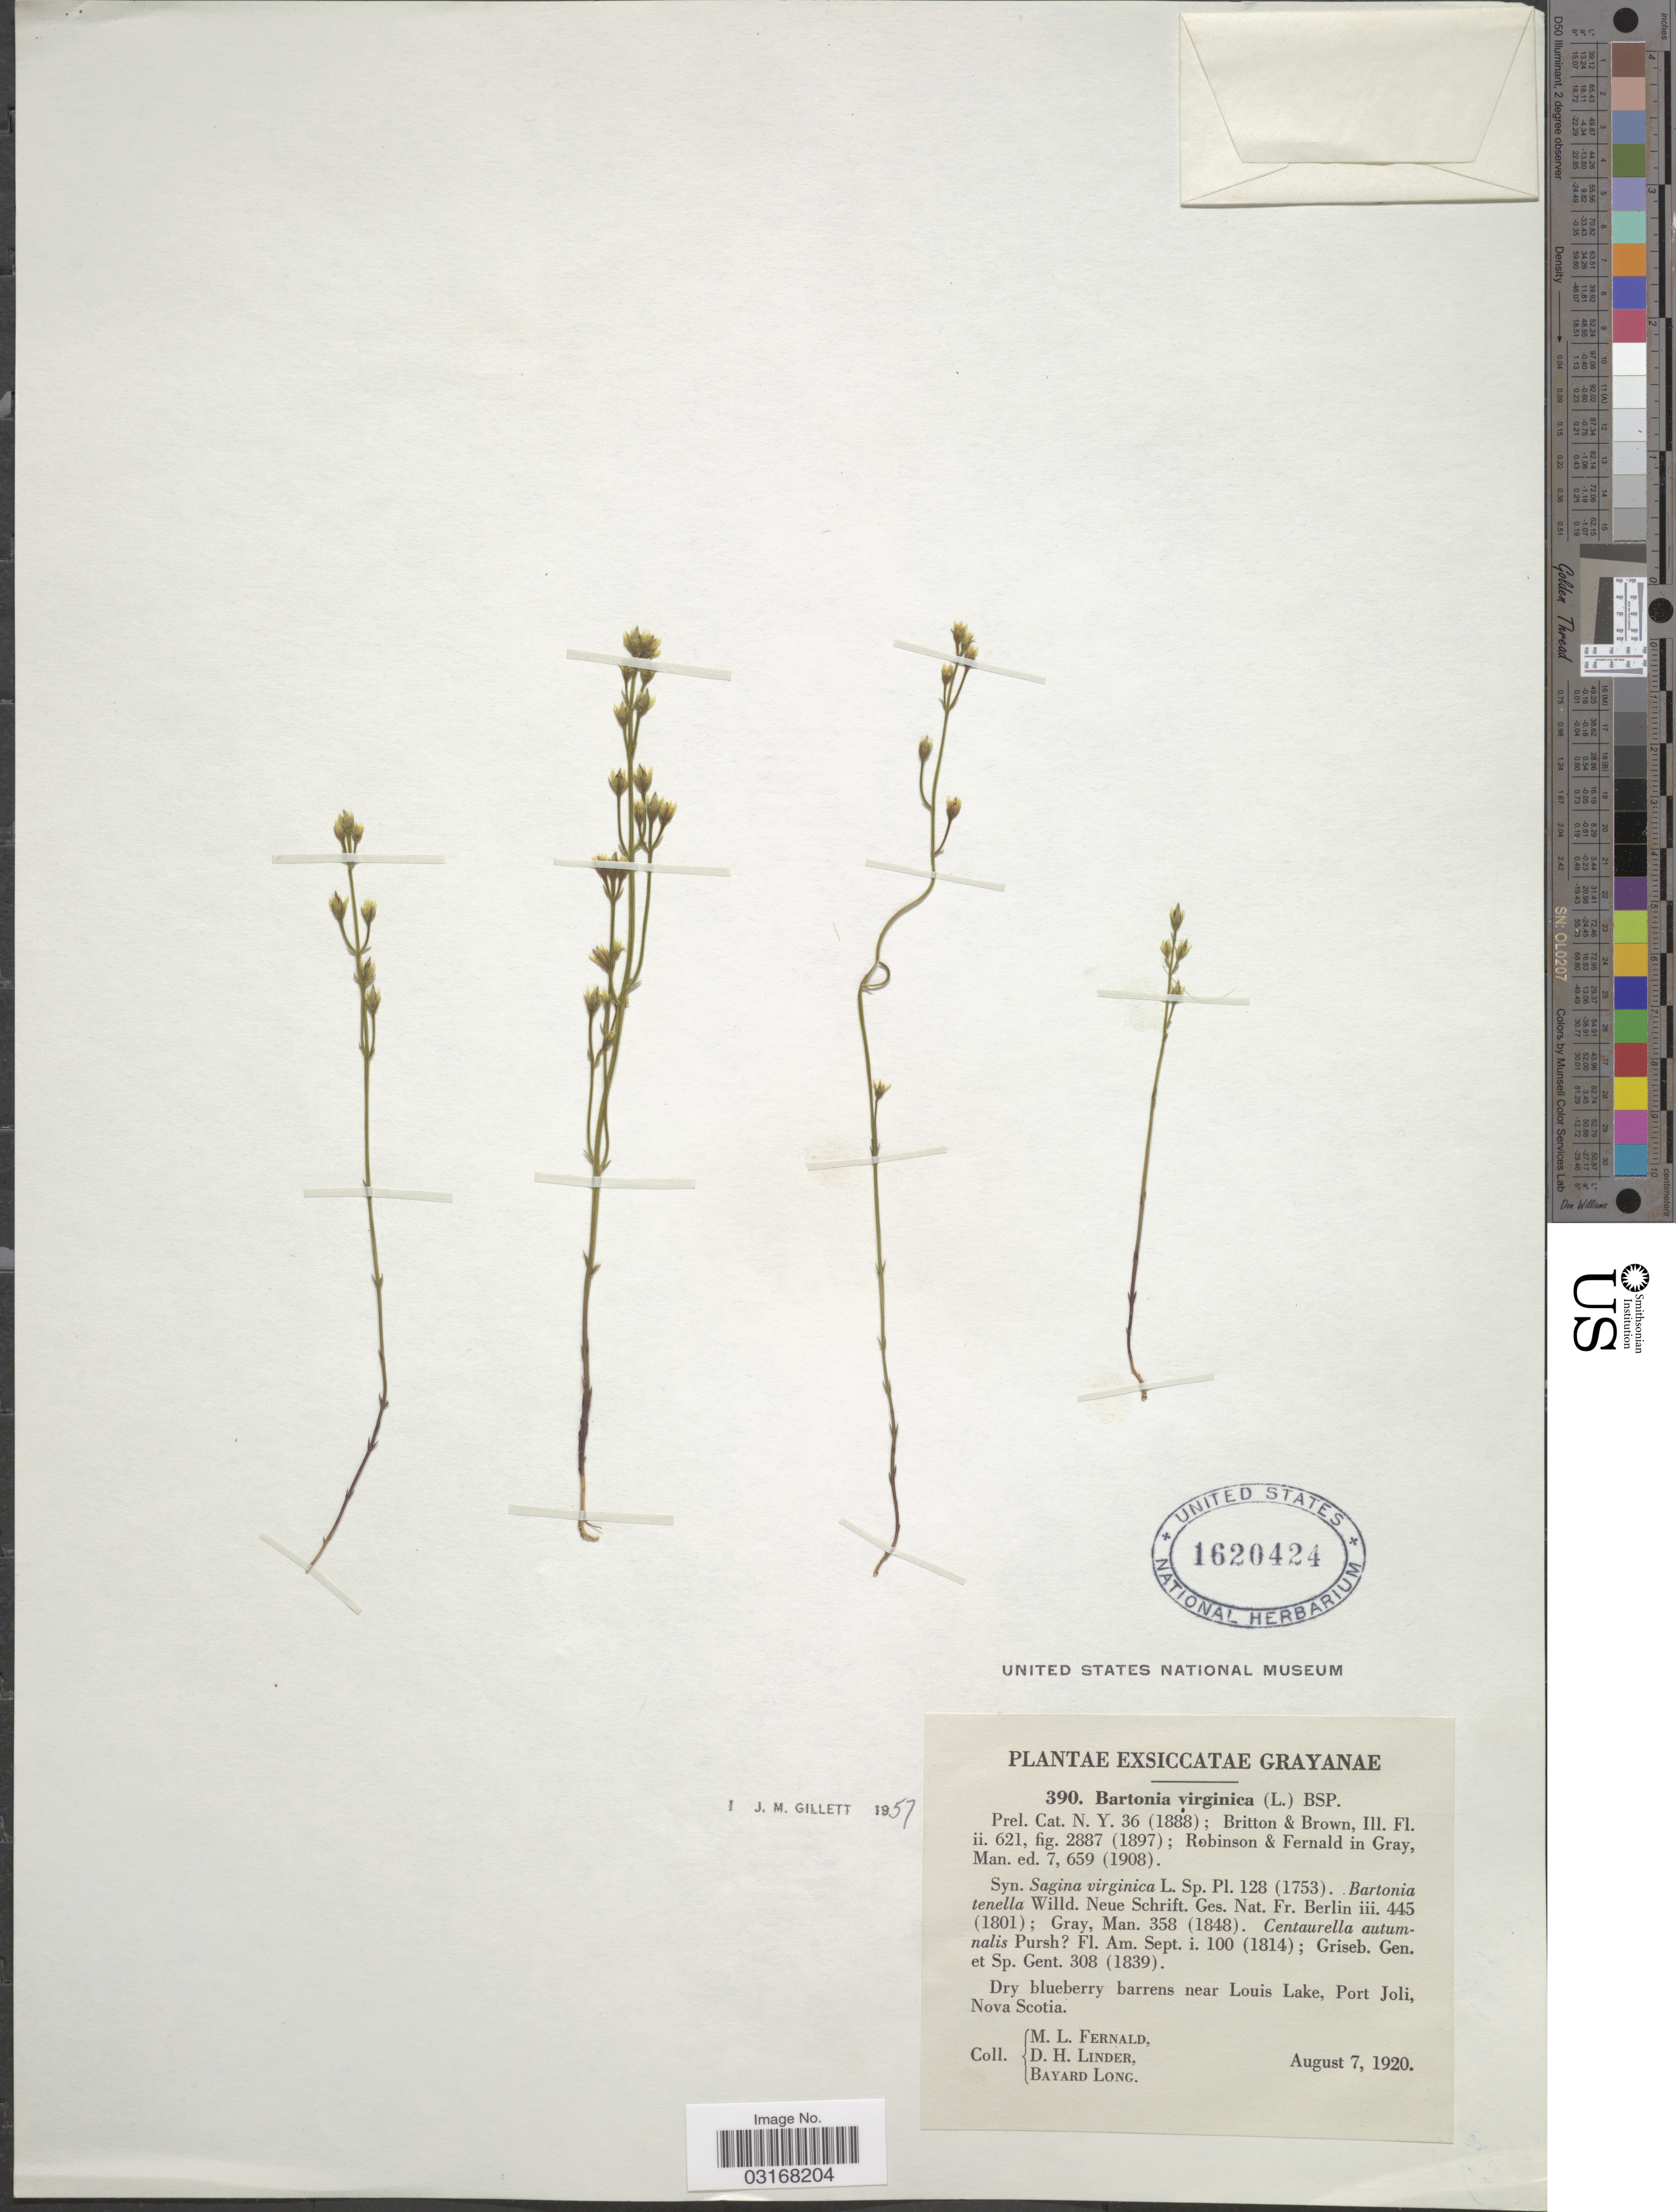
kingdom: Plantae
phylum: Tracheophyta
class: Magnoliopsida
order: Gentianales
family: Gentianaceae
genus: Bartonia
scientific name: Bartonia virginica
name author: (L.) Britton, Stearns & Poggenb.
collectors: M. L. Fernald, D. Linder & B. Long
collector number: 390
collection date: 1920-08-07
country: Canada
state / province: Nova Scotia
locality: Near Louis Lake, Port Joli.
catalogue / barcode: US 1620424